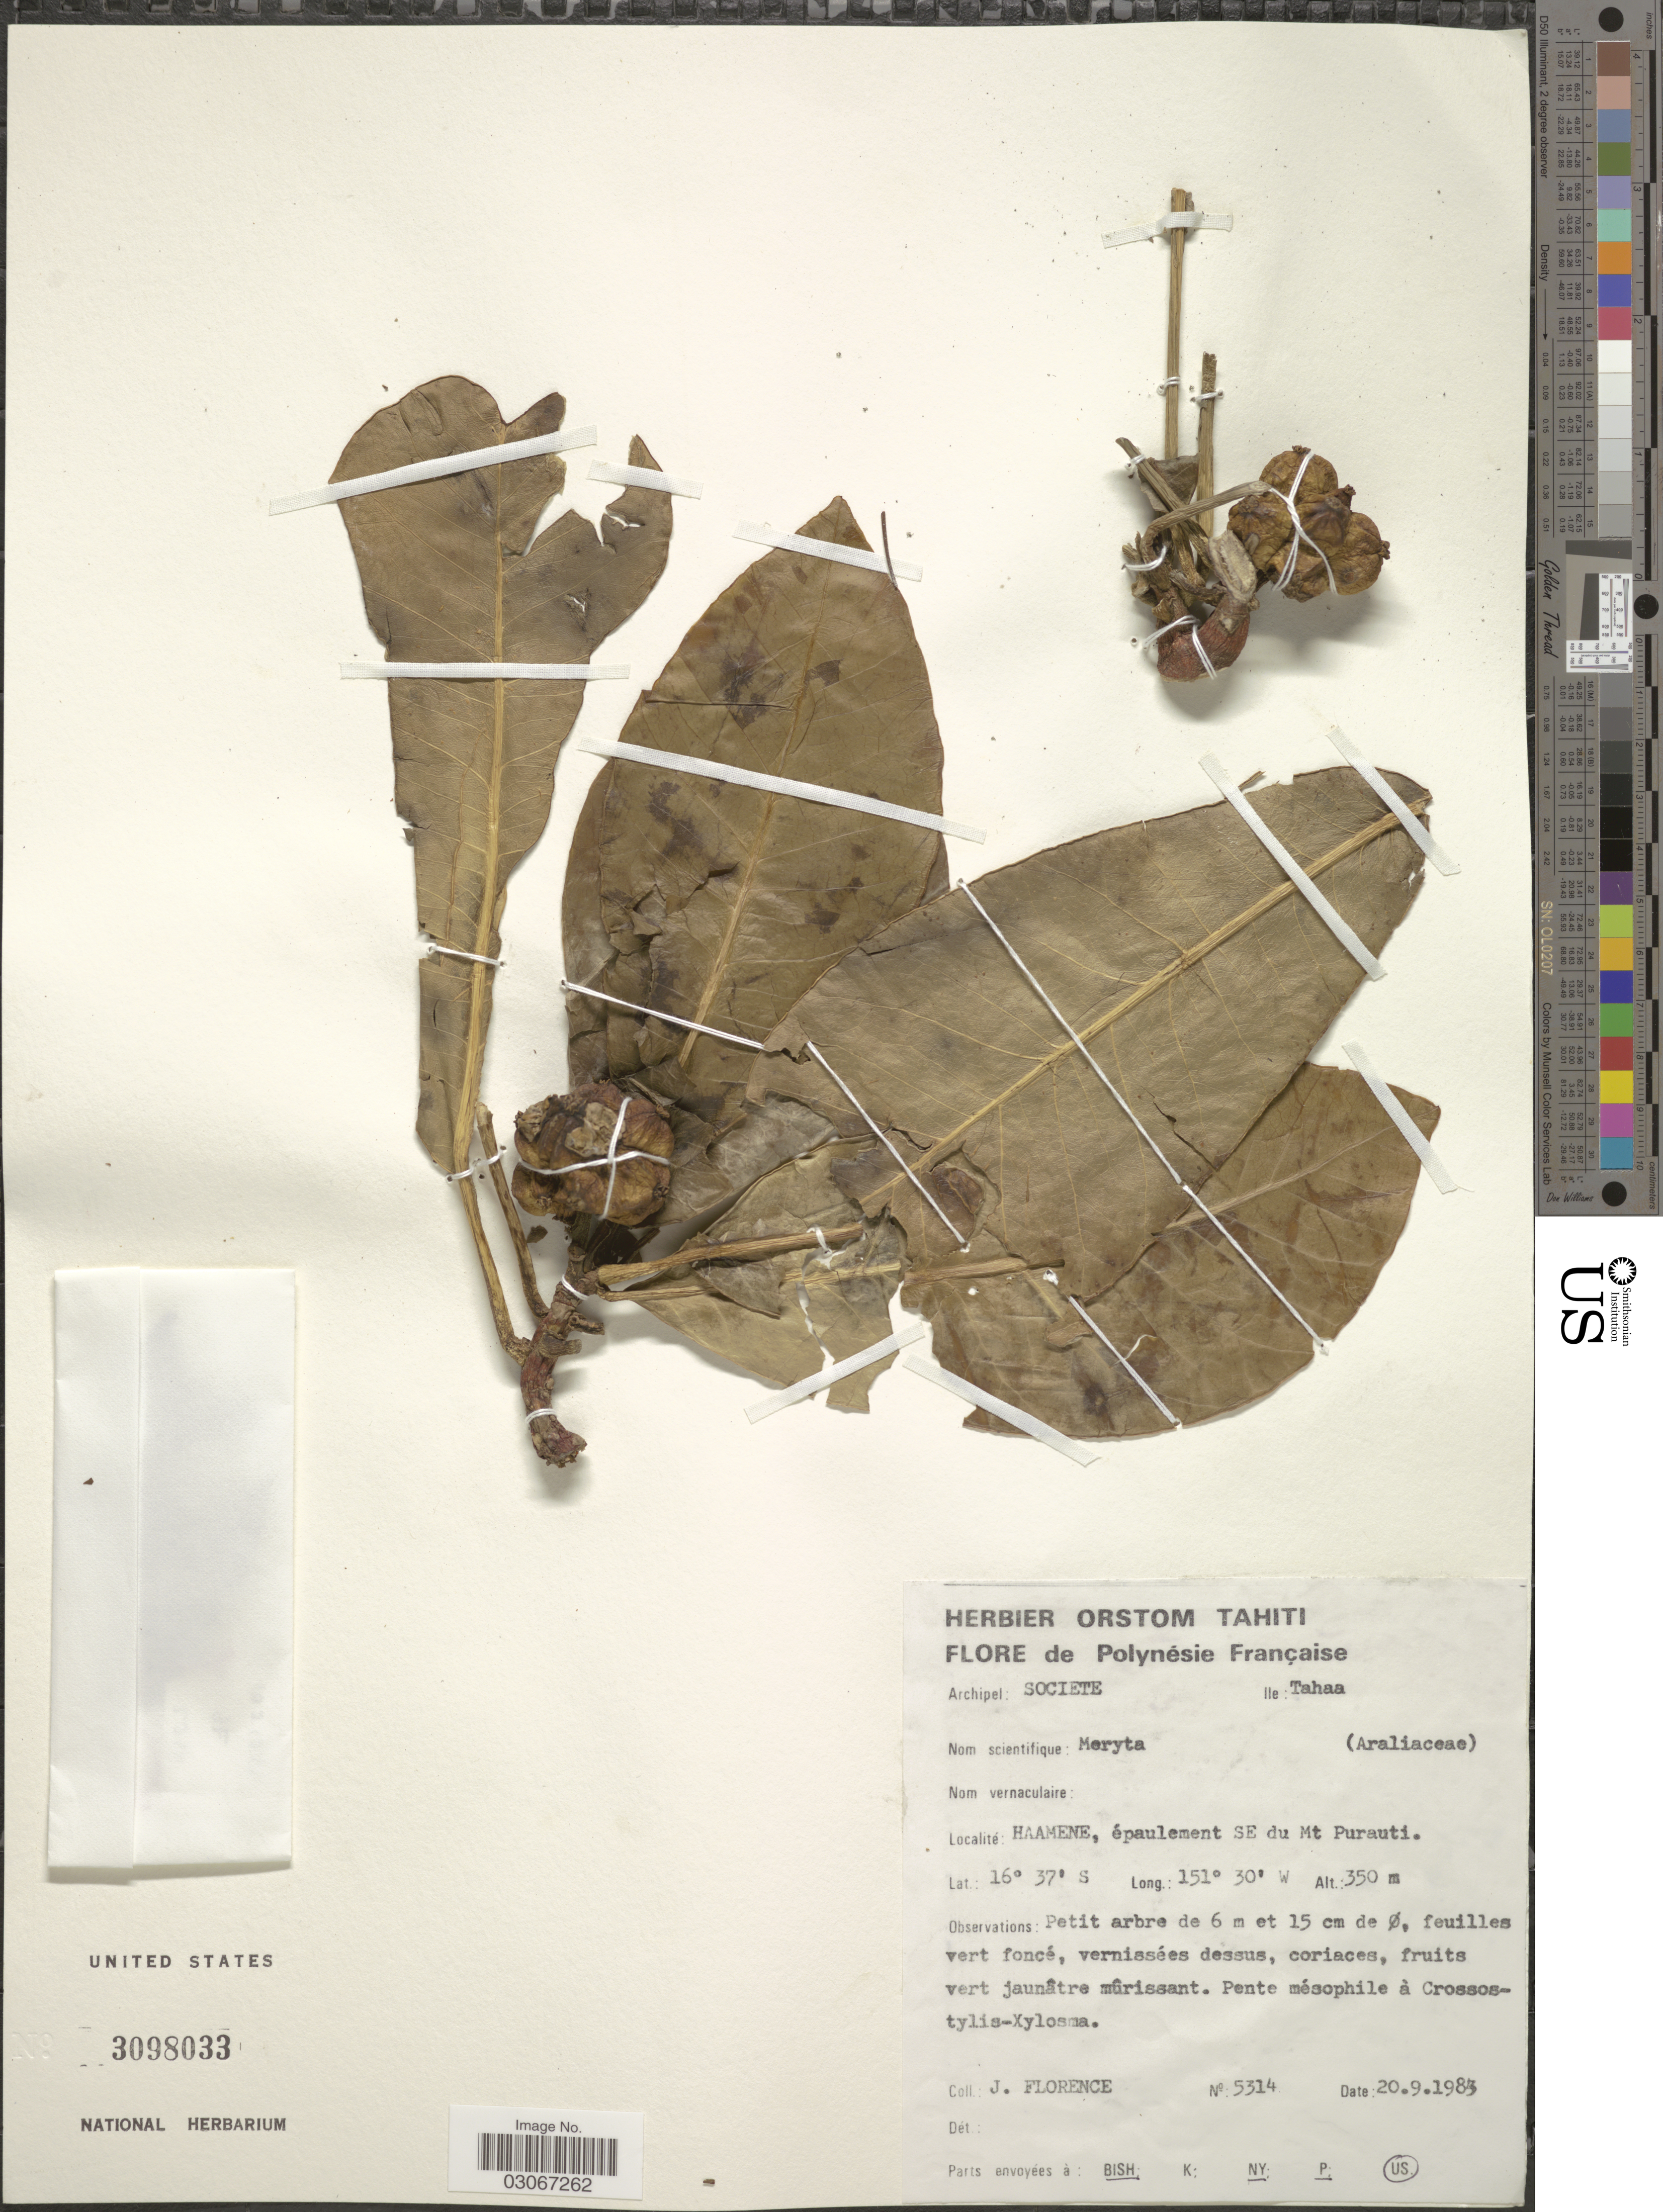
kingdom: Plantae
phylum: Tracheophyta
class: Magnoliopsida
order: Apiales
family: Araliaceae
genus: Meryta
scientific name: Meryta sp.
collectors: J. Florence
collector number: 5314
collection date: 1983-09-20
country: French Polynesia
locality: Archipel: Societe, Ile: Tahaa, Haamene, épaulement SE du Mt Purauti.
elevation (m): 350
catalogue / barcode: US 3098033